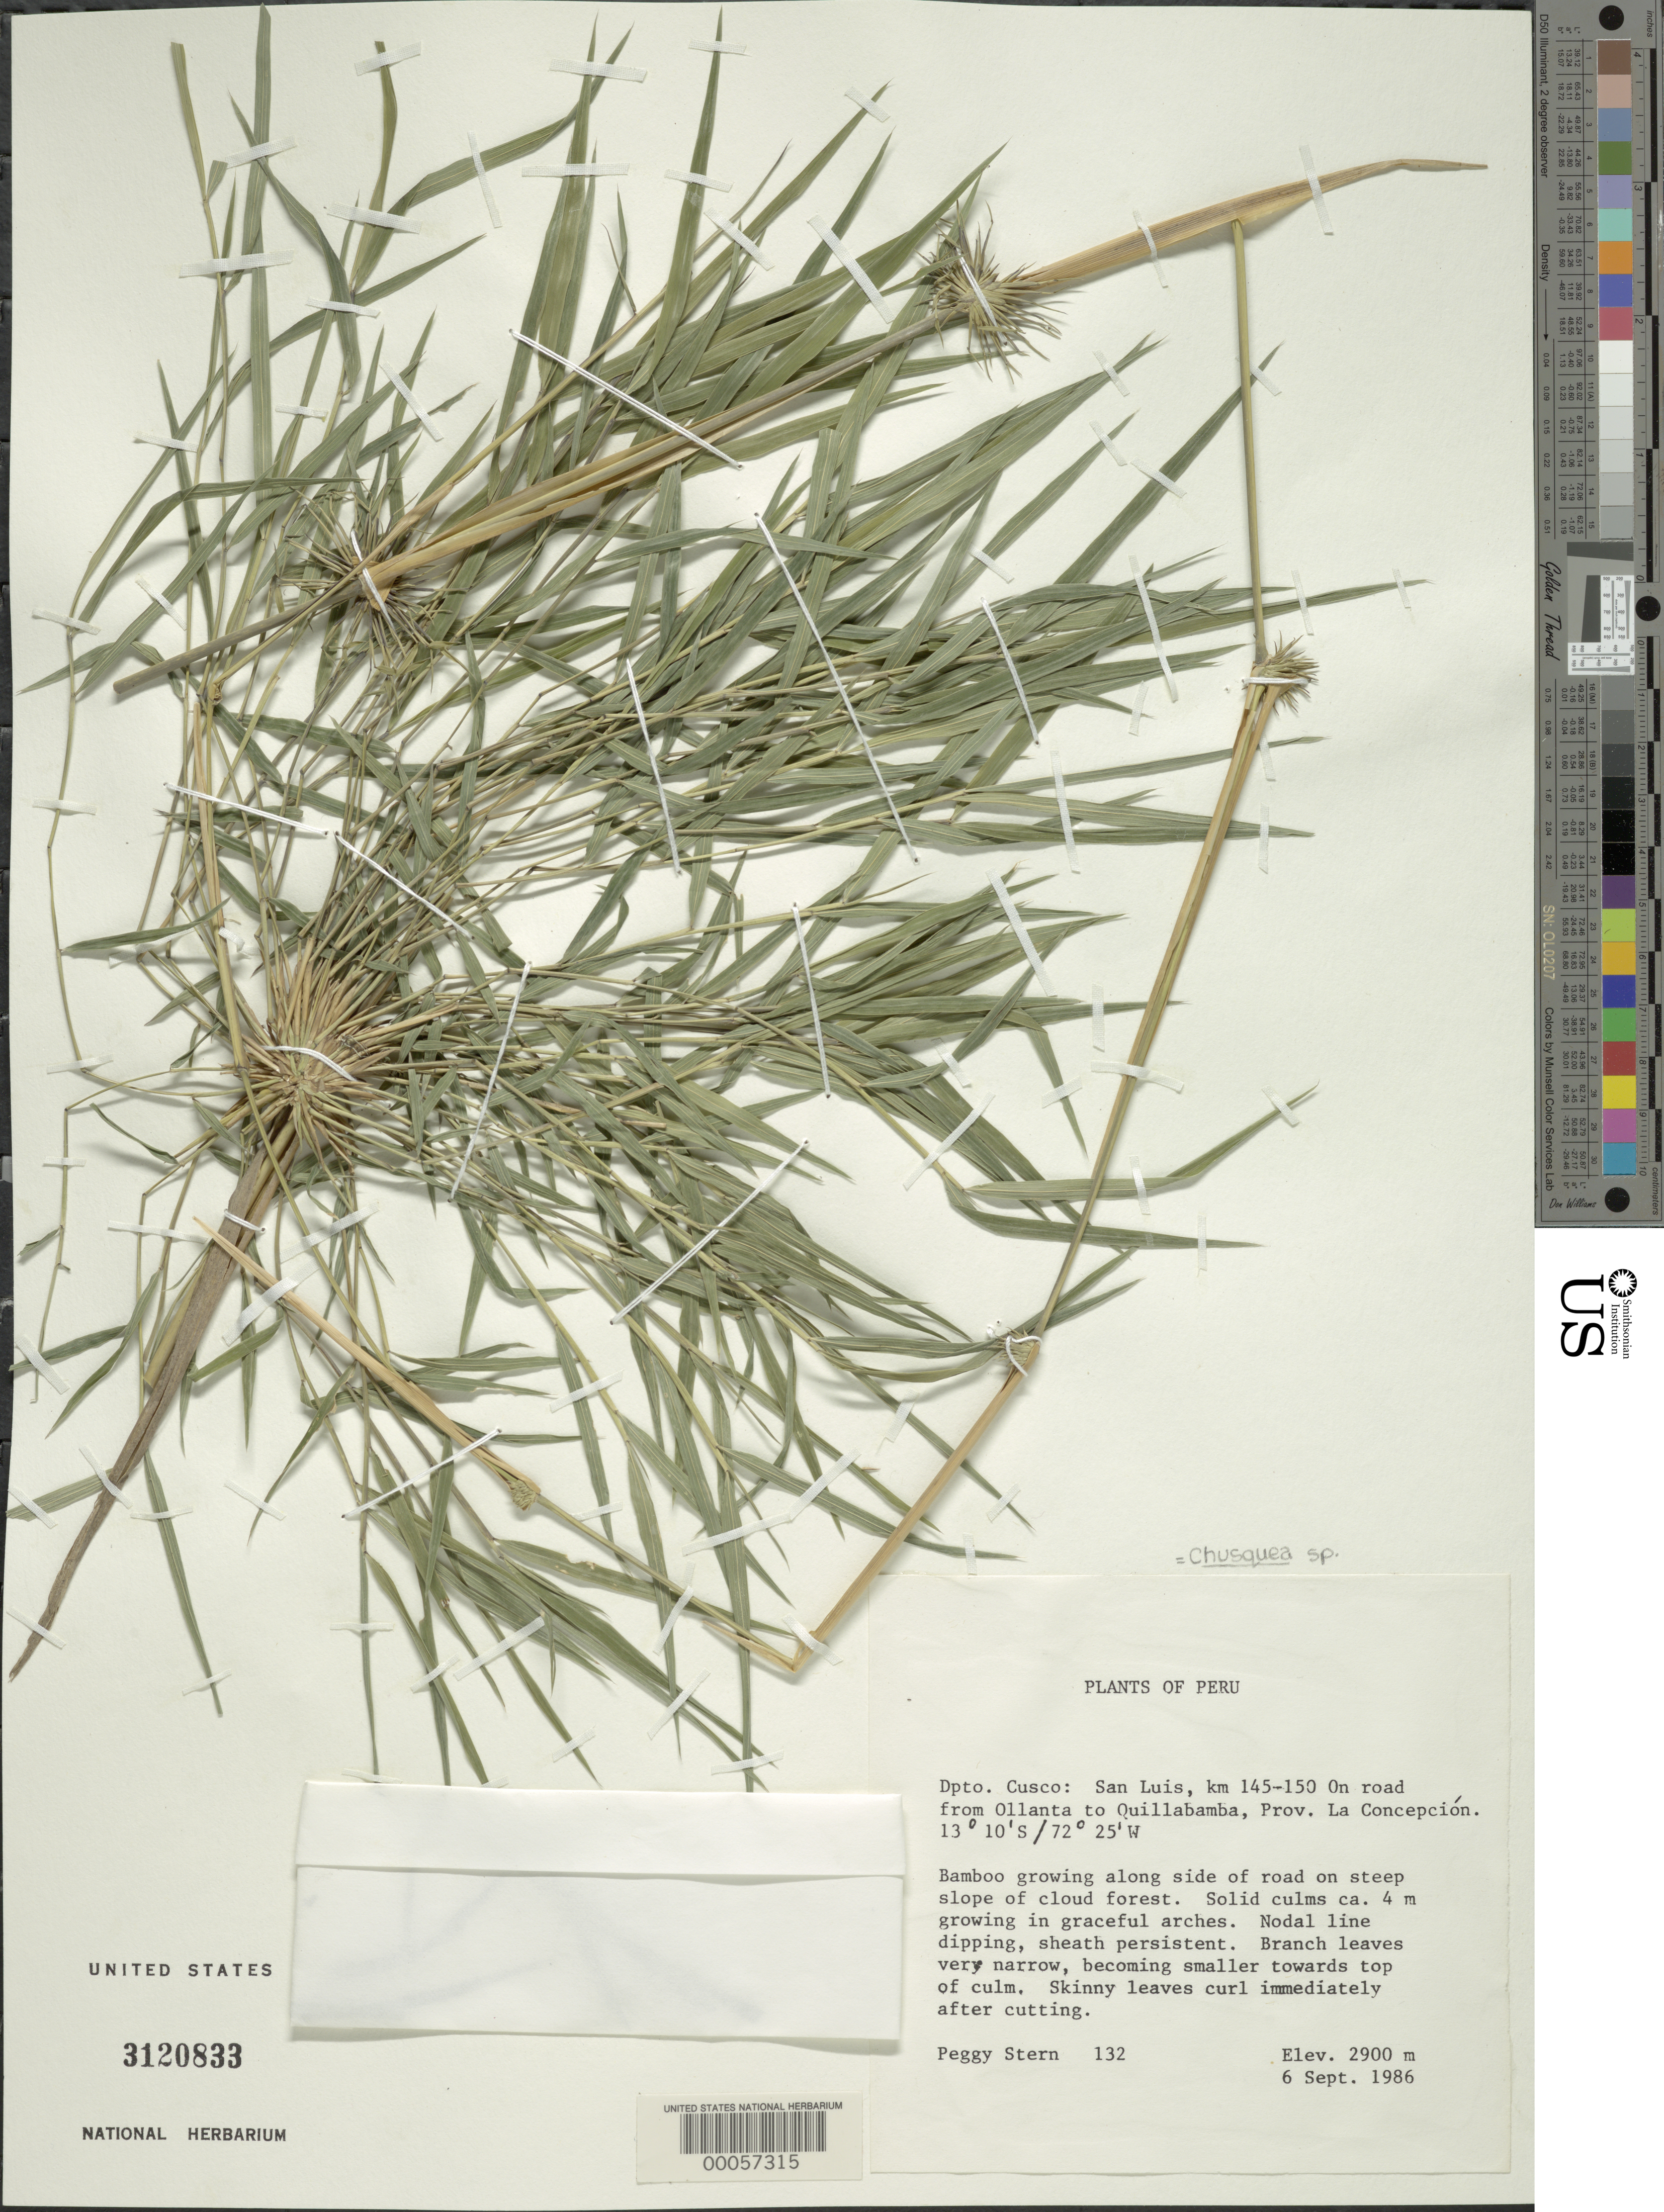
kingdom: Plantae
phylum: Tracheophyta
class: Liliopsida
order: Poales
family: Poaceae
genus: Chusquea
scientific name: Chusquea sp.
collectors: P. Stern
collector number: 132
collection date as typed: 06 Sep 1986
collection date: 1986-09-06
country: Peru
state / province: Cusco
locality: Concepción Prov. [?], San Luis, km 145-150 on road from Ollanta to Quillabamba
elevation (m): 2900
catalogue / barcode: US 3120833